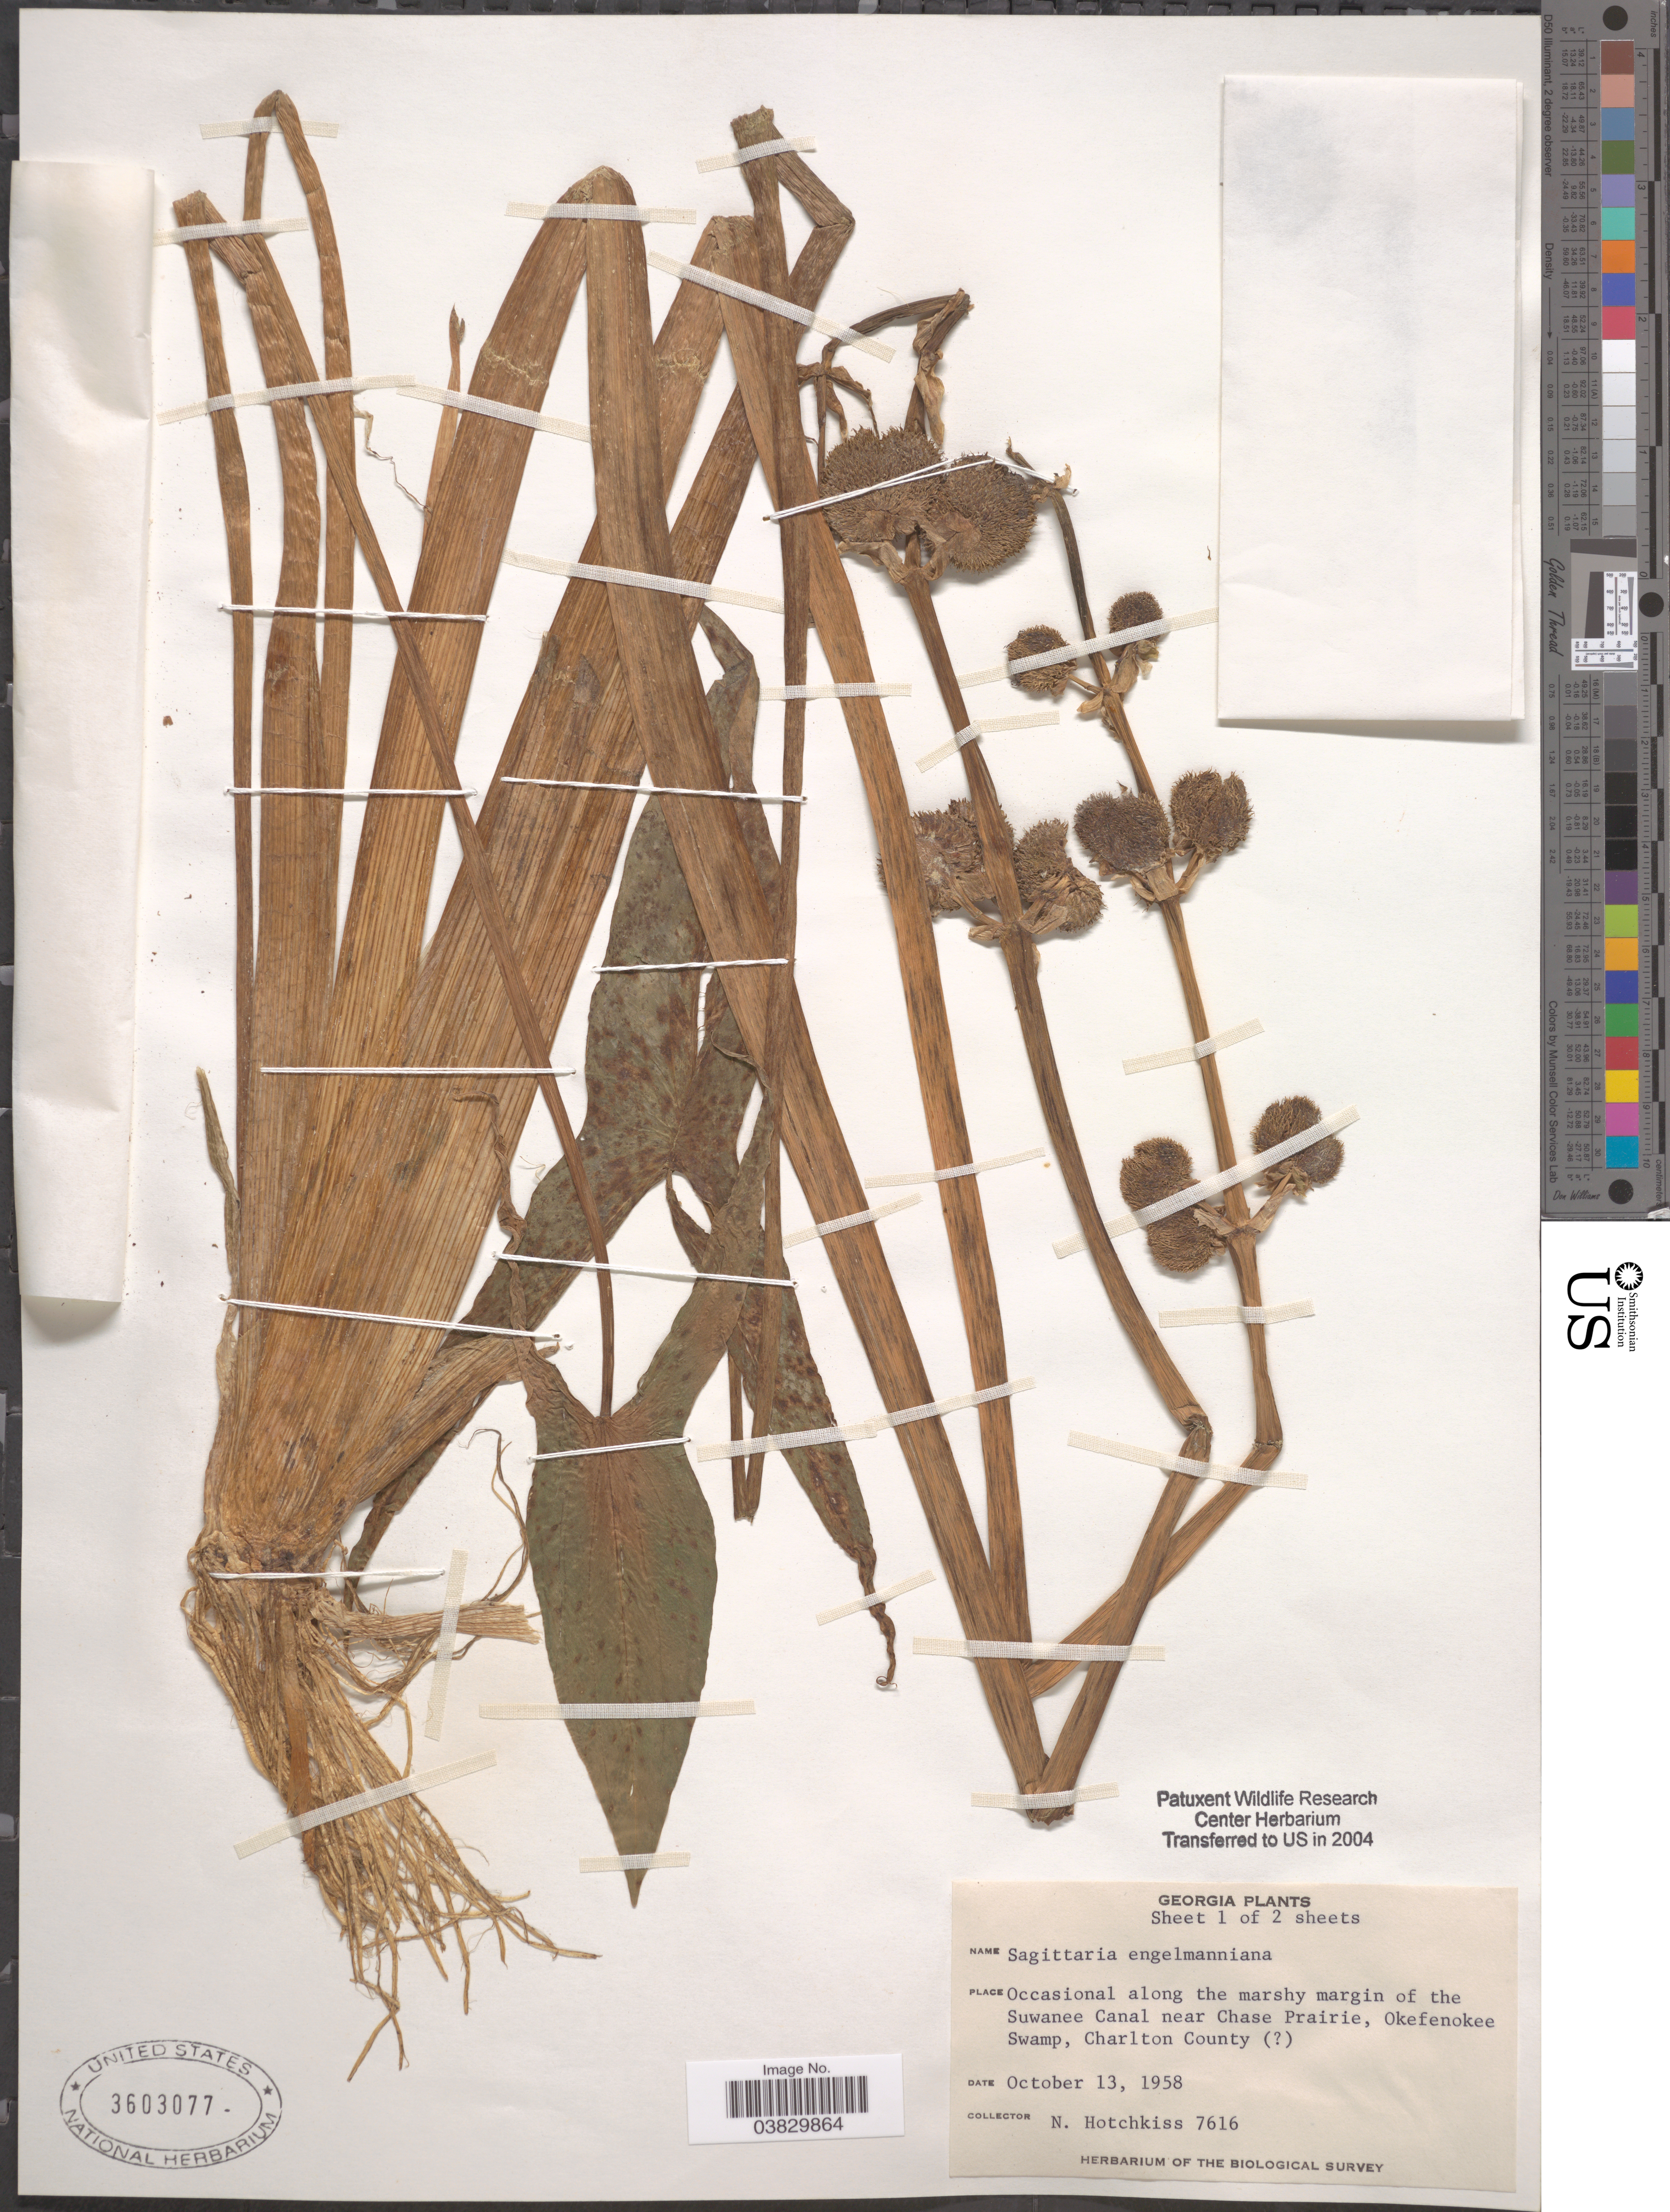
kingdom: Plantae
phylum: Tracheophyta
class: Liliopsida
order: Alismatales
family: Alismataceae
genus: Sagittaria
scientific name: Sagittaria engelmanniana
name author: J.G. Sm.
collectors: N. Hotchkiss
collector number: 7616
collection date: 1958-10-13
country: United States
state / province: Georgia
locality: Occasional along the marshy margin of the Suwanee Canal near Chase Prairie, Okefenokee Swamp, Charlton County ( [unsure placement]).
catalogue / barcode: US 3603077